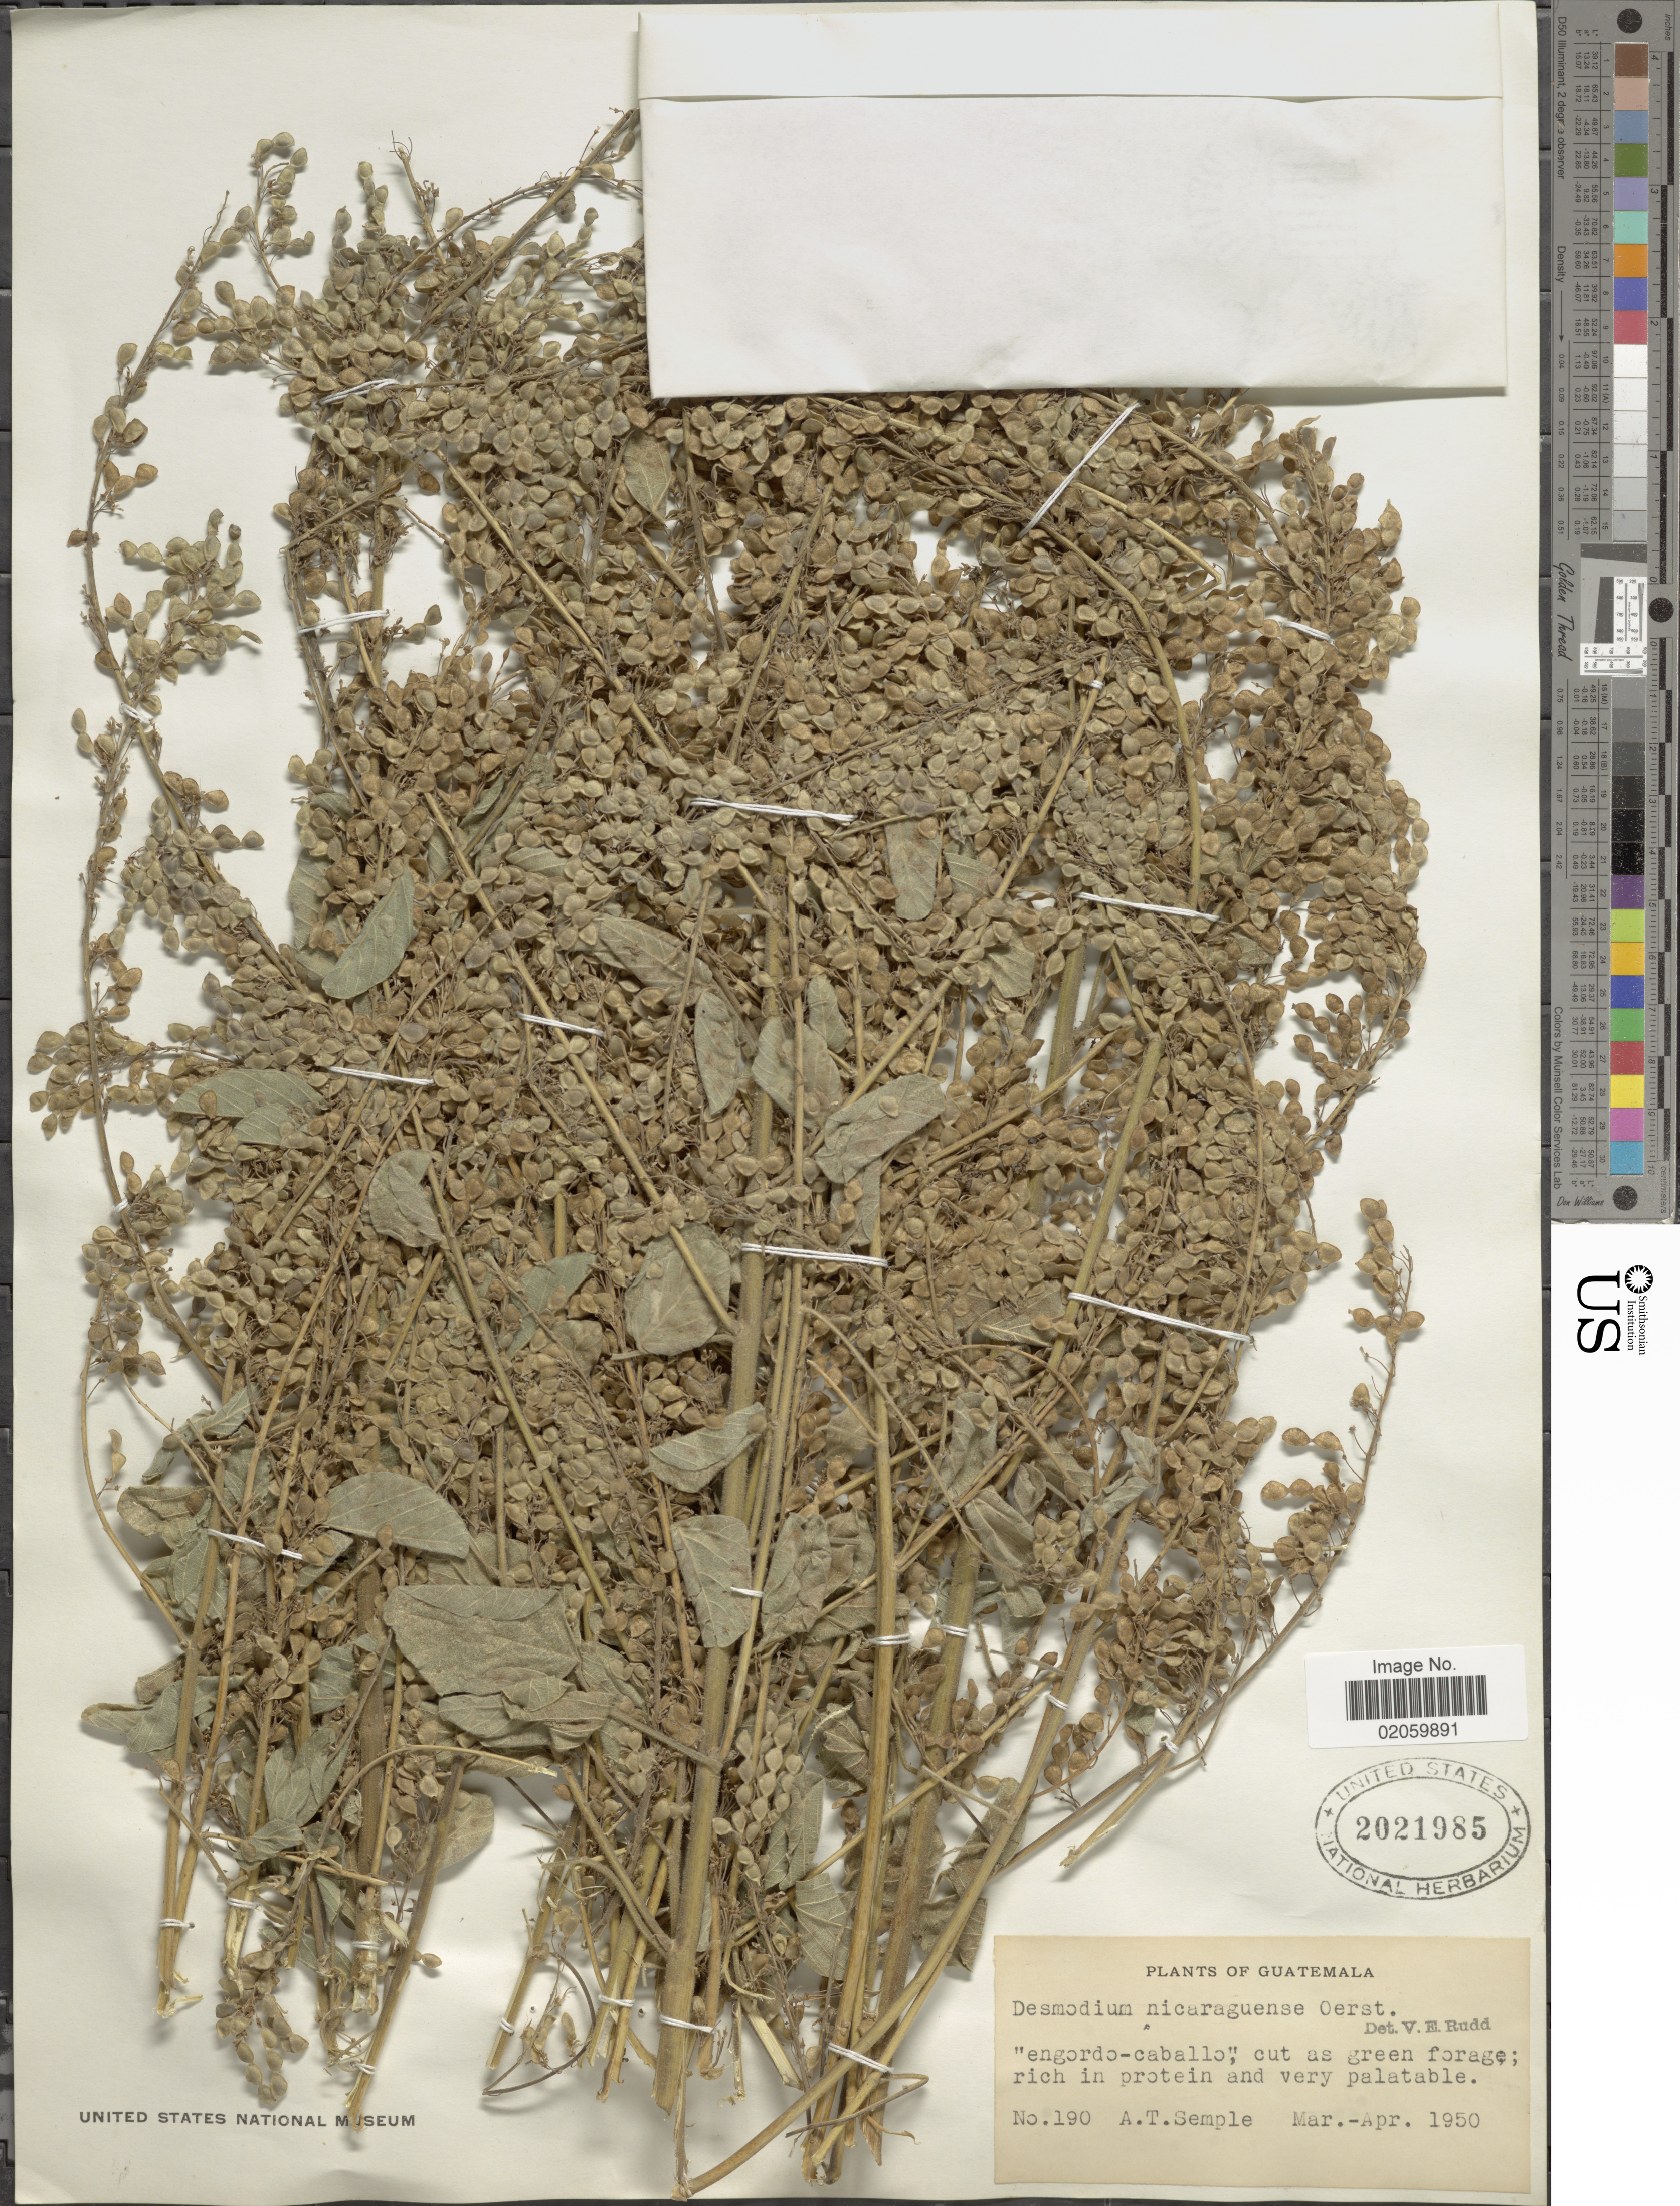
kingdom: Plantae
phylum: Tracheophyta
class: Magnoliopsida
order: Fabales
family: Fabaceae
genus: Desmodium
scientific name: Desmodium nicaraguense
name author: Oerst.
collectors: A. Semple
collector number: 190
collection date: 1950-03/1950-04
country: Guatemala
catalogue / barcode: US 2021985